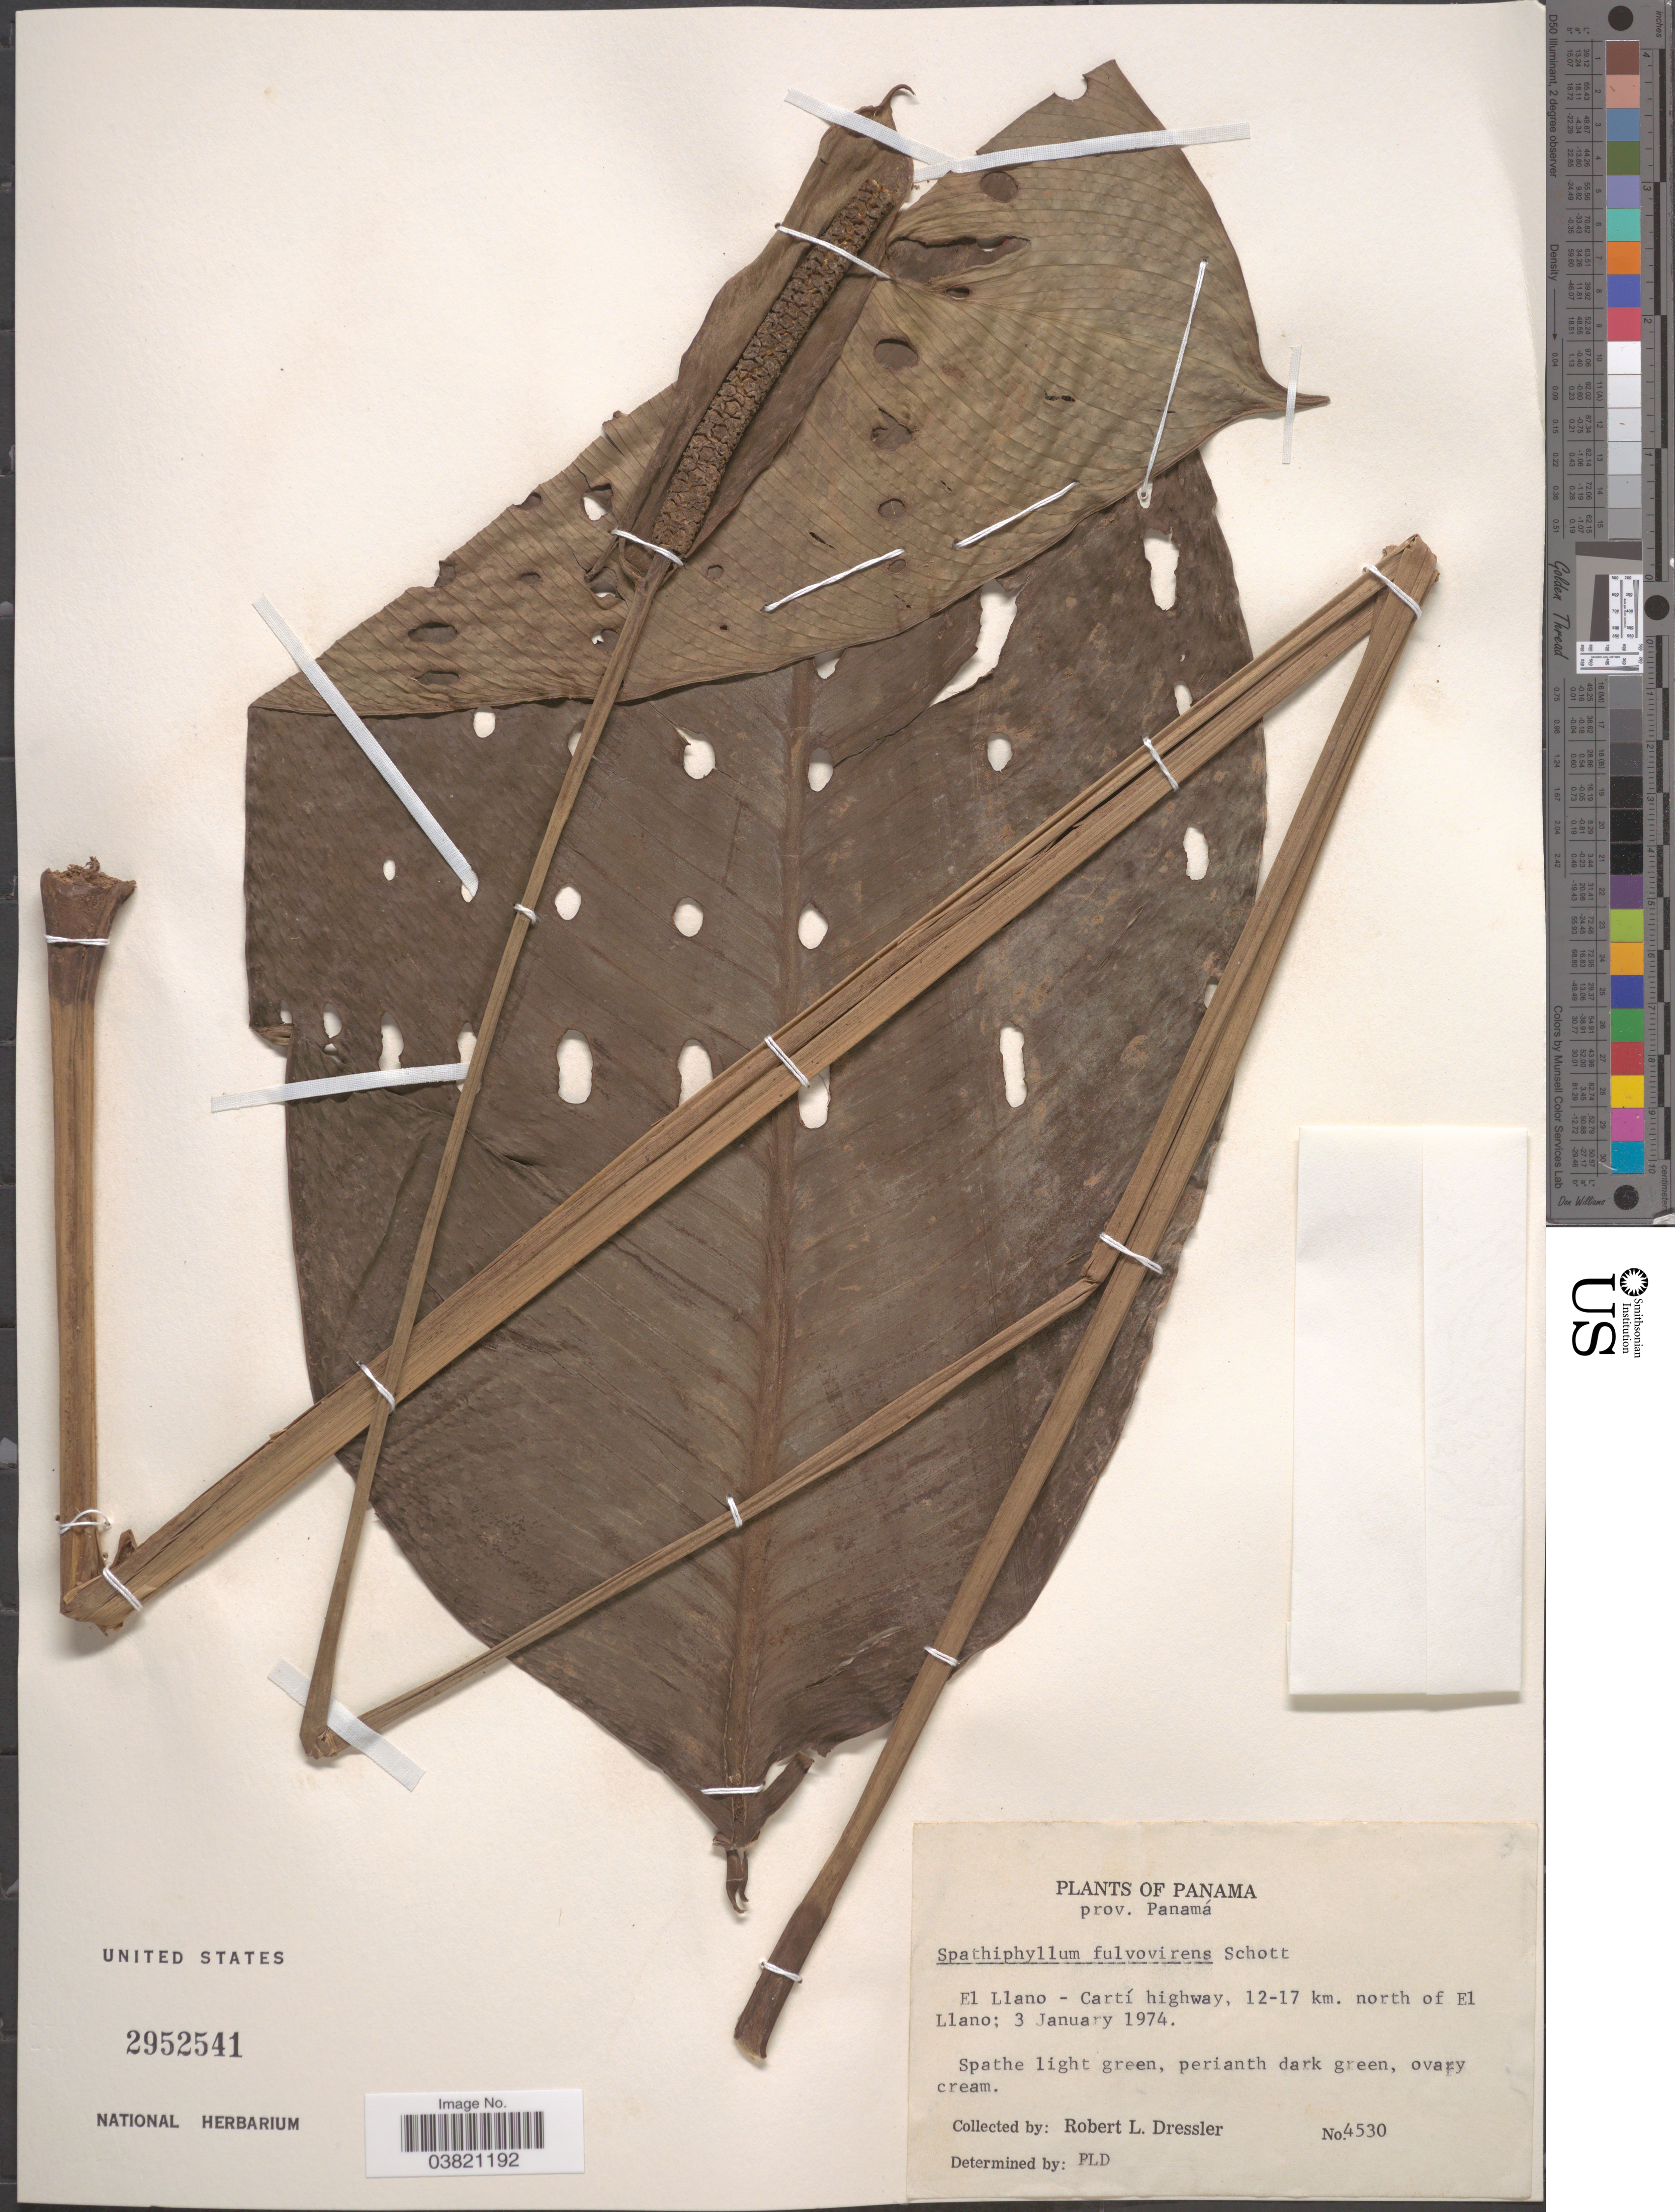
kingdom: Plantae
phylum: Tracheophyta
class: Liliopsida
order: Alismatales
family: Araceae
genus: Spathiphyllum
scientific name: Spathiphyllum fulvovirens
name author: Schott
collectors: R. Dressler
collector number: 4530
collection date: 1974-01-03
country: Panama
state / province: Panamá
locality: El Llano- Cartí highway, 12-17 km. north of El Llano.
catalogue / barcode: US 2952541